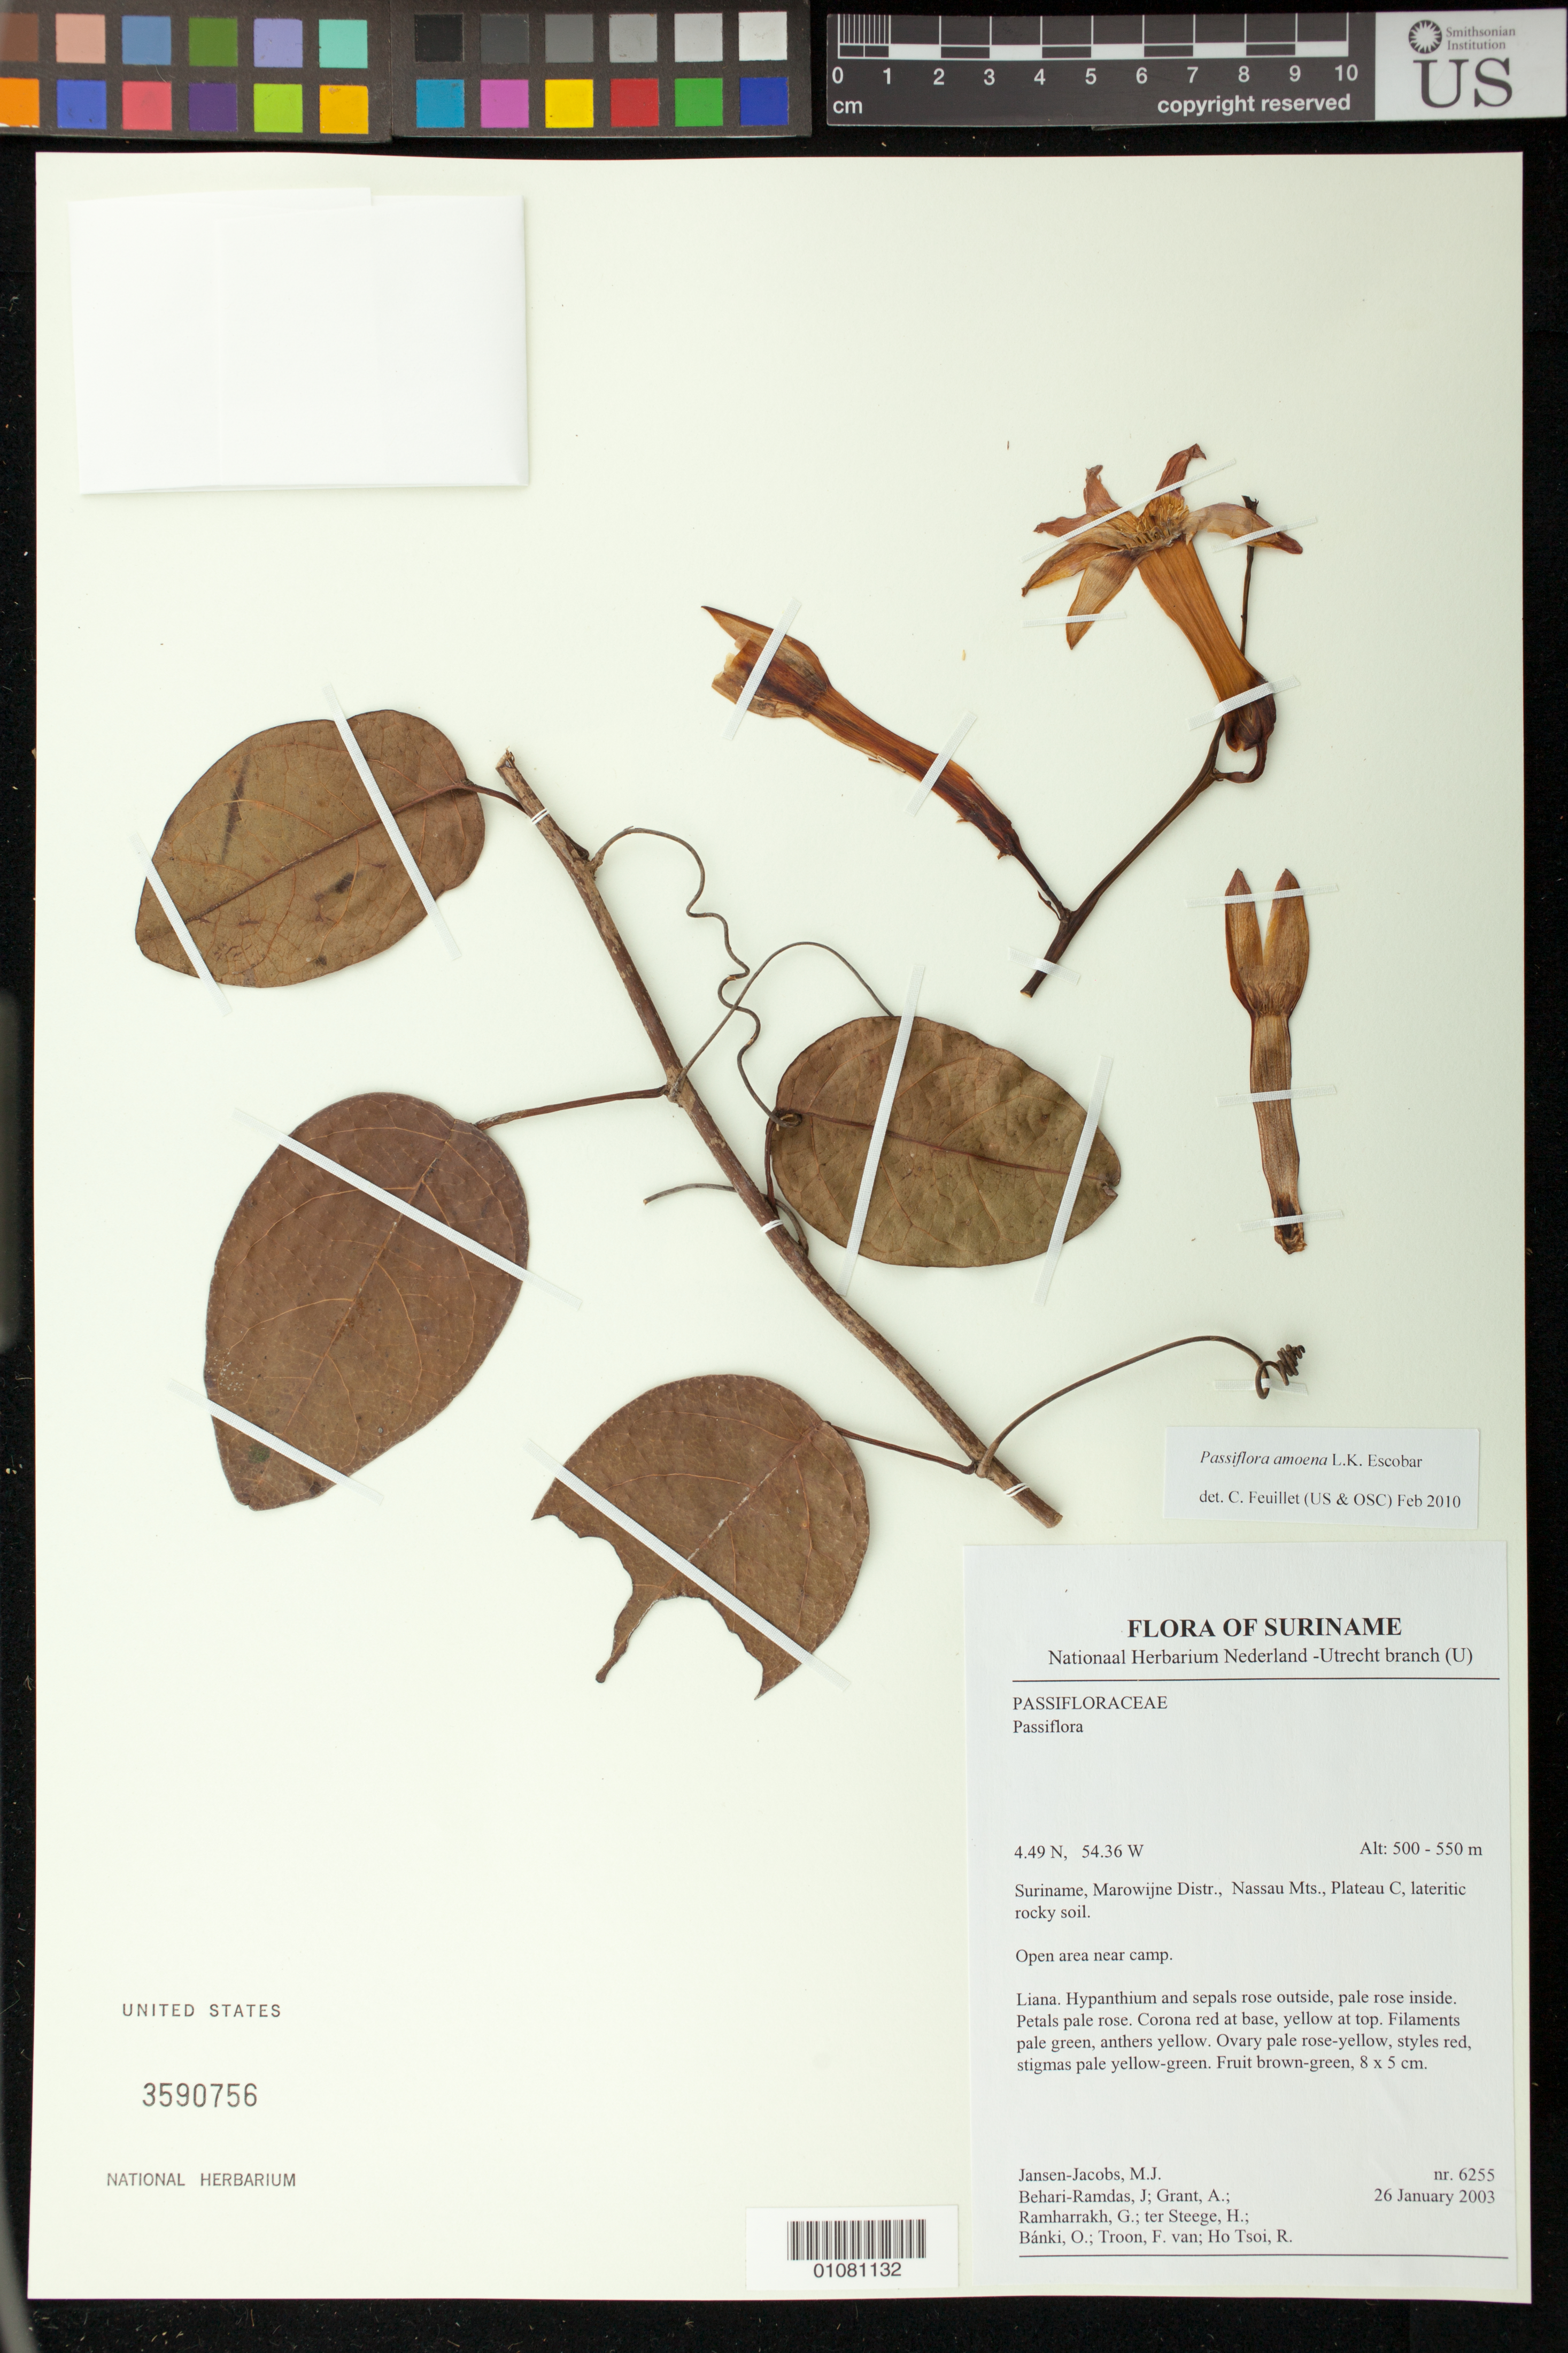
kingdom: Plantae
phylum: Tracheophyta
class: Magnoliopsida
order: Malpighiales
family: Passifloraceae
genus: Passiflora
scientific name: Passiflora amoena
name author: L.K. Escobar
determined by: Feuillet, C.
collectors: M. J. Jansen-Jacobs, J. Behari-Ramdas, A. Grant, G. Ramharrakh, H. ter Steege, O. Bánki, F. Van Troon & R. Ho Tsoi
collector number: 6255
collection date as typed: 26-Jan-03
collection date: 2003-01-26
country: Suriname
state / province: Marowijne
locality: Nassau Mts., Plateau C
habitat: Lateritic rocky soil. Open area near camp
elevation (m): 500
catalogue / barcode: US 3590756